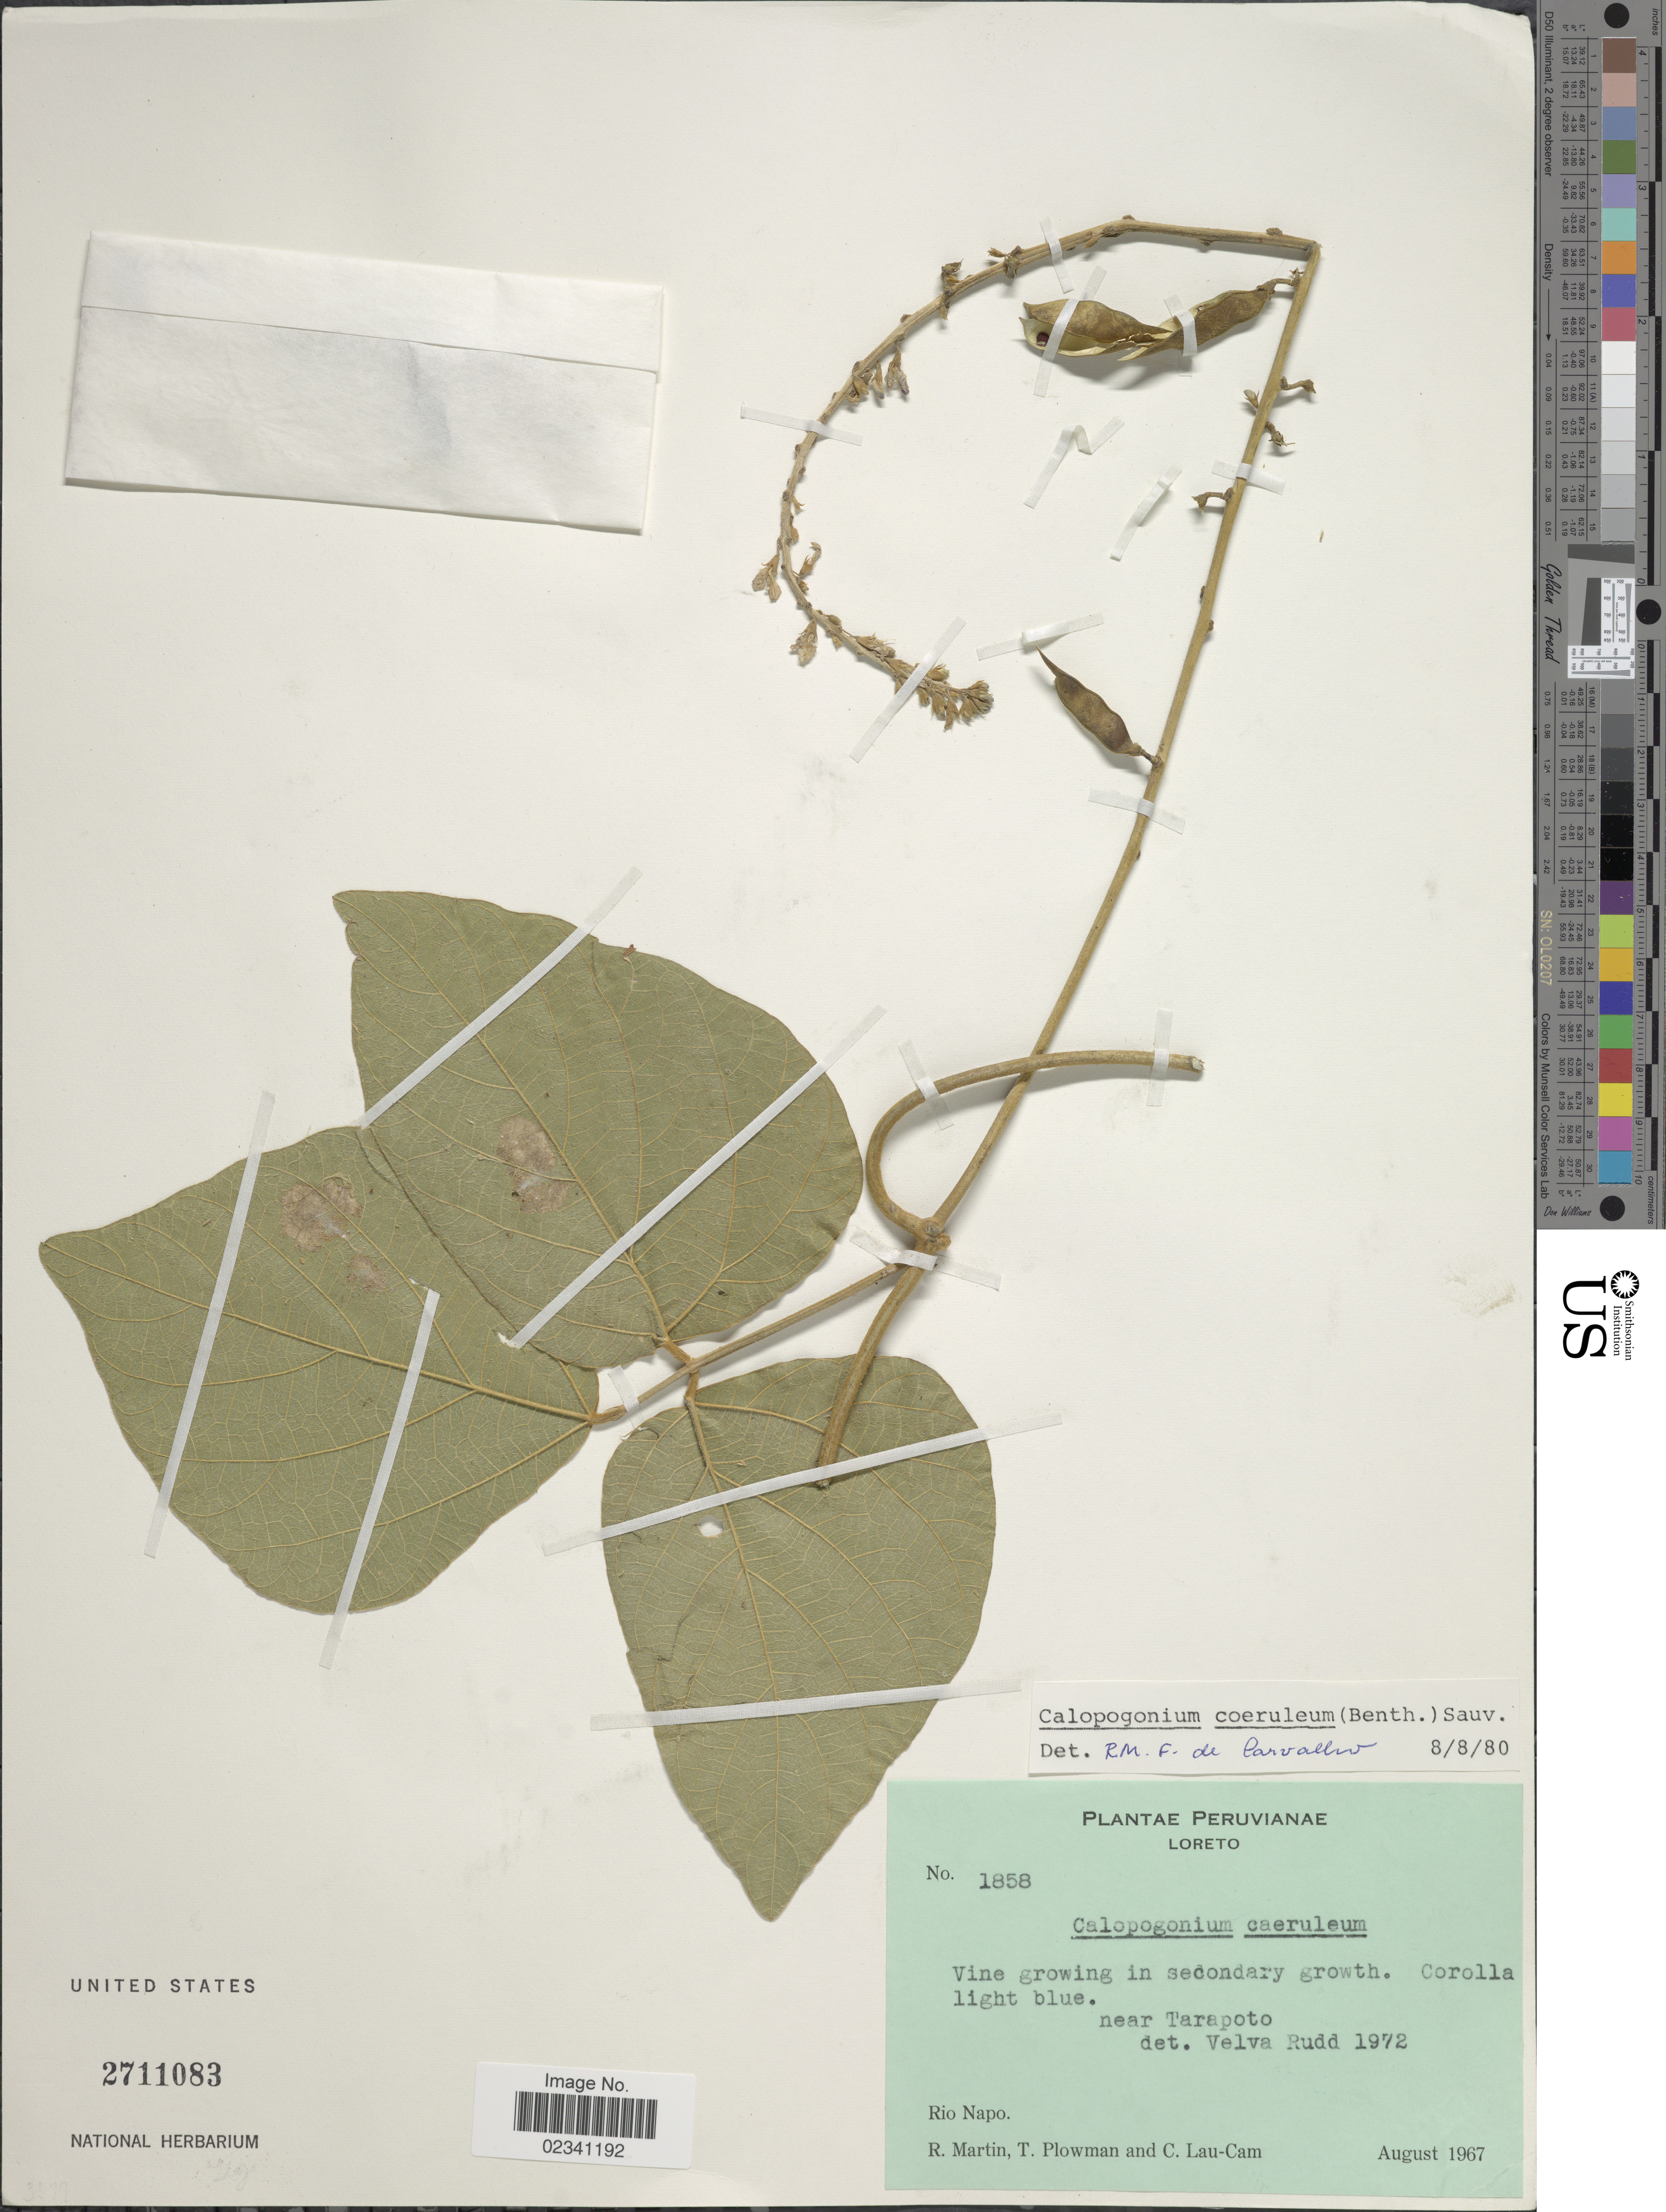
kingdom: Plantae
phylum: Tracheophyta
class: Magnoliopsida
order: Fabales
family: Fabaceae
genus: Calopogonium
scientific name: Calopogonium caeruleum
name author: (Benth.) C. Wright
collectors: R. Martin, T. Plowman & C. Lau-Cam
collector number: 1858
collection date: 1967-08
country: Peru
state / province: Loreto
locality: Near Tarapoto, Rio Napo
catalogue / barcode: US 2711083